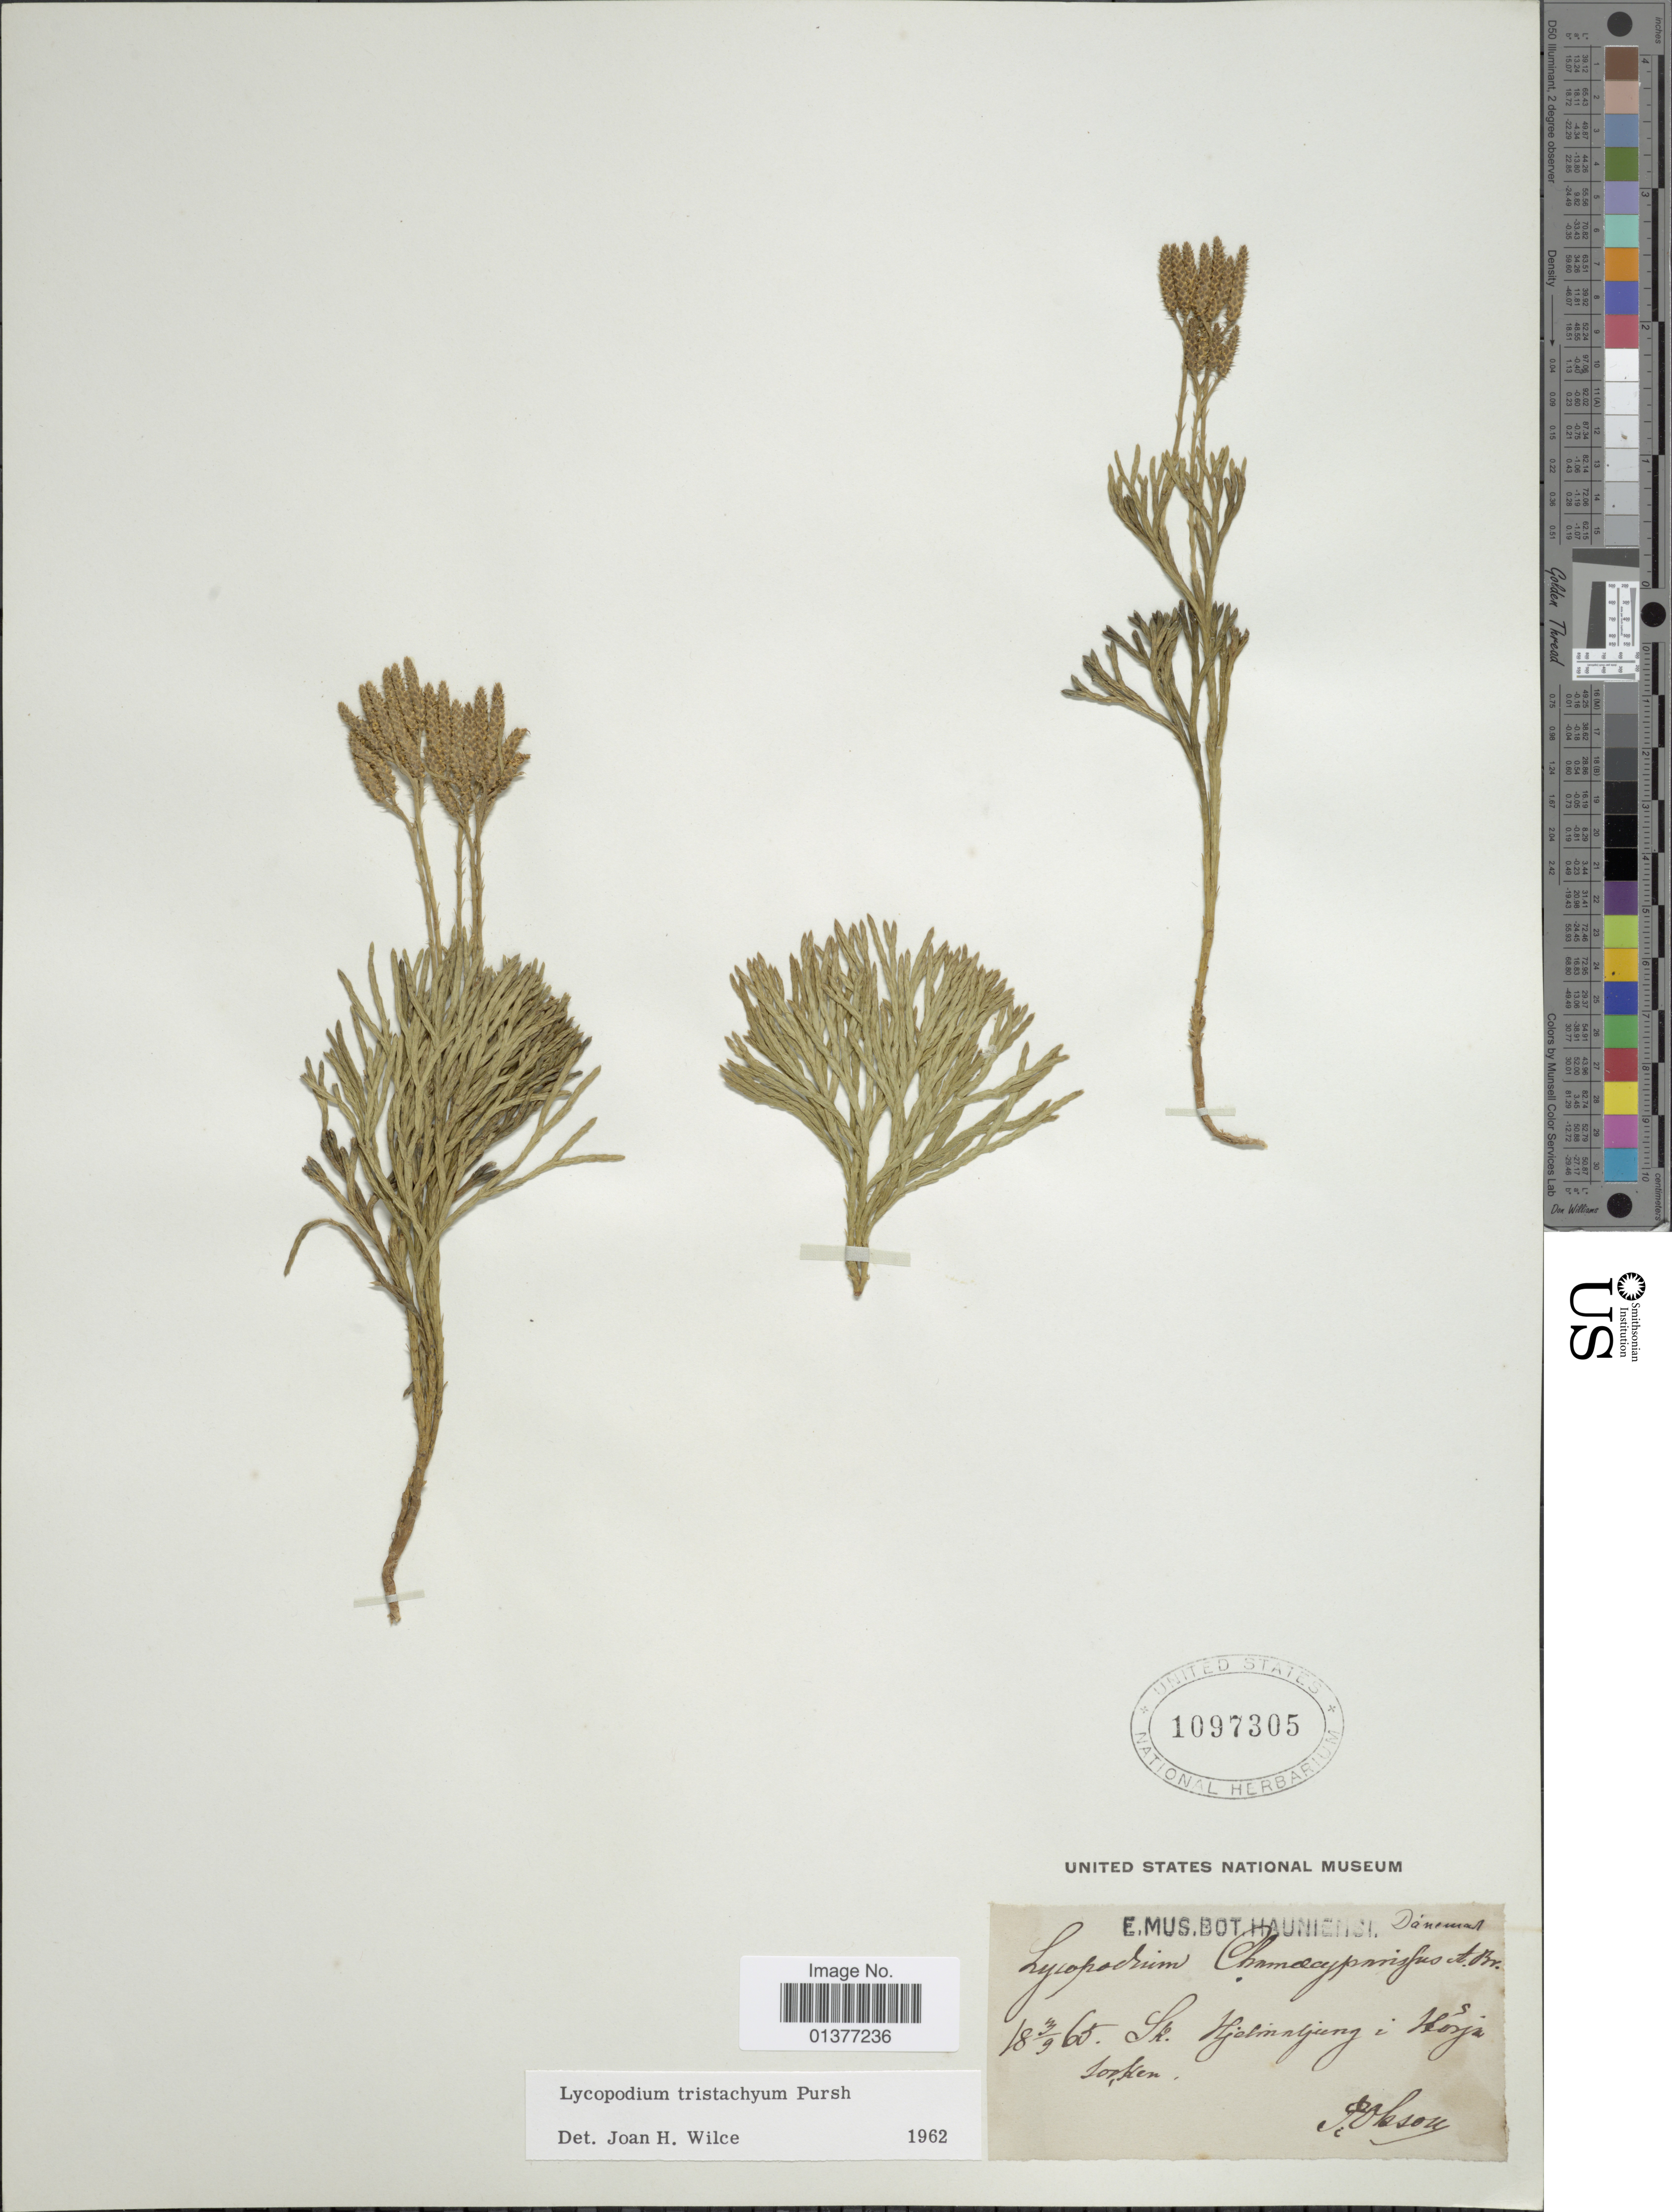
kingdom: Plantae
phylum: Tracheophyta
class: Lycopodiopsida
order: Lycopodiales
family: Lycopodiaceae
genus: Diphasiastrum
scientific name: Diphasiastrum tristachyum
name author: (Pursh) Holub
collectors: P. Olsson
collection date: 1865-09-03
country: Sweden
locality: Sk. Hjelmnljung i Hörja socken [interpreted]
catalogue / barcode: US 1097305